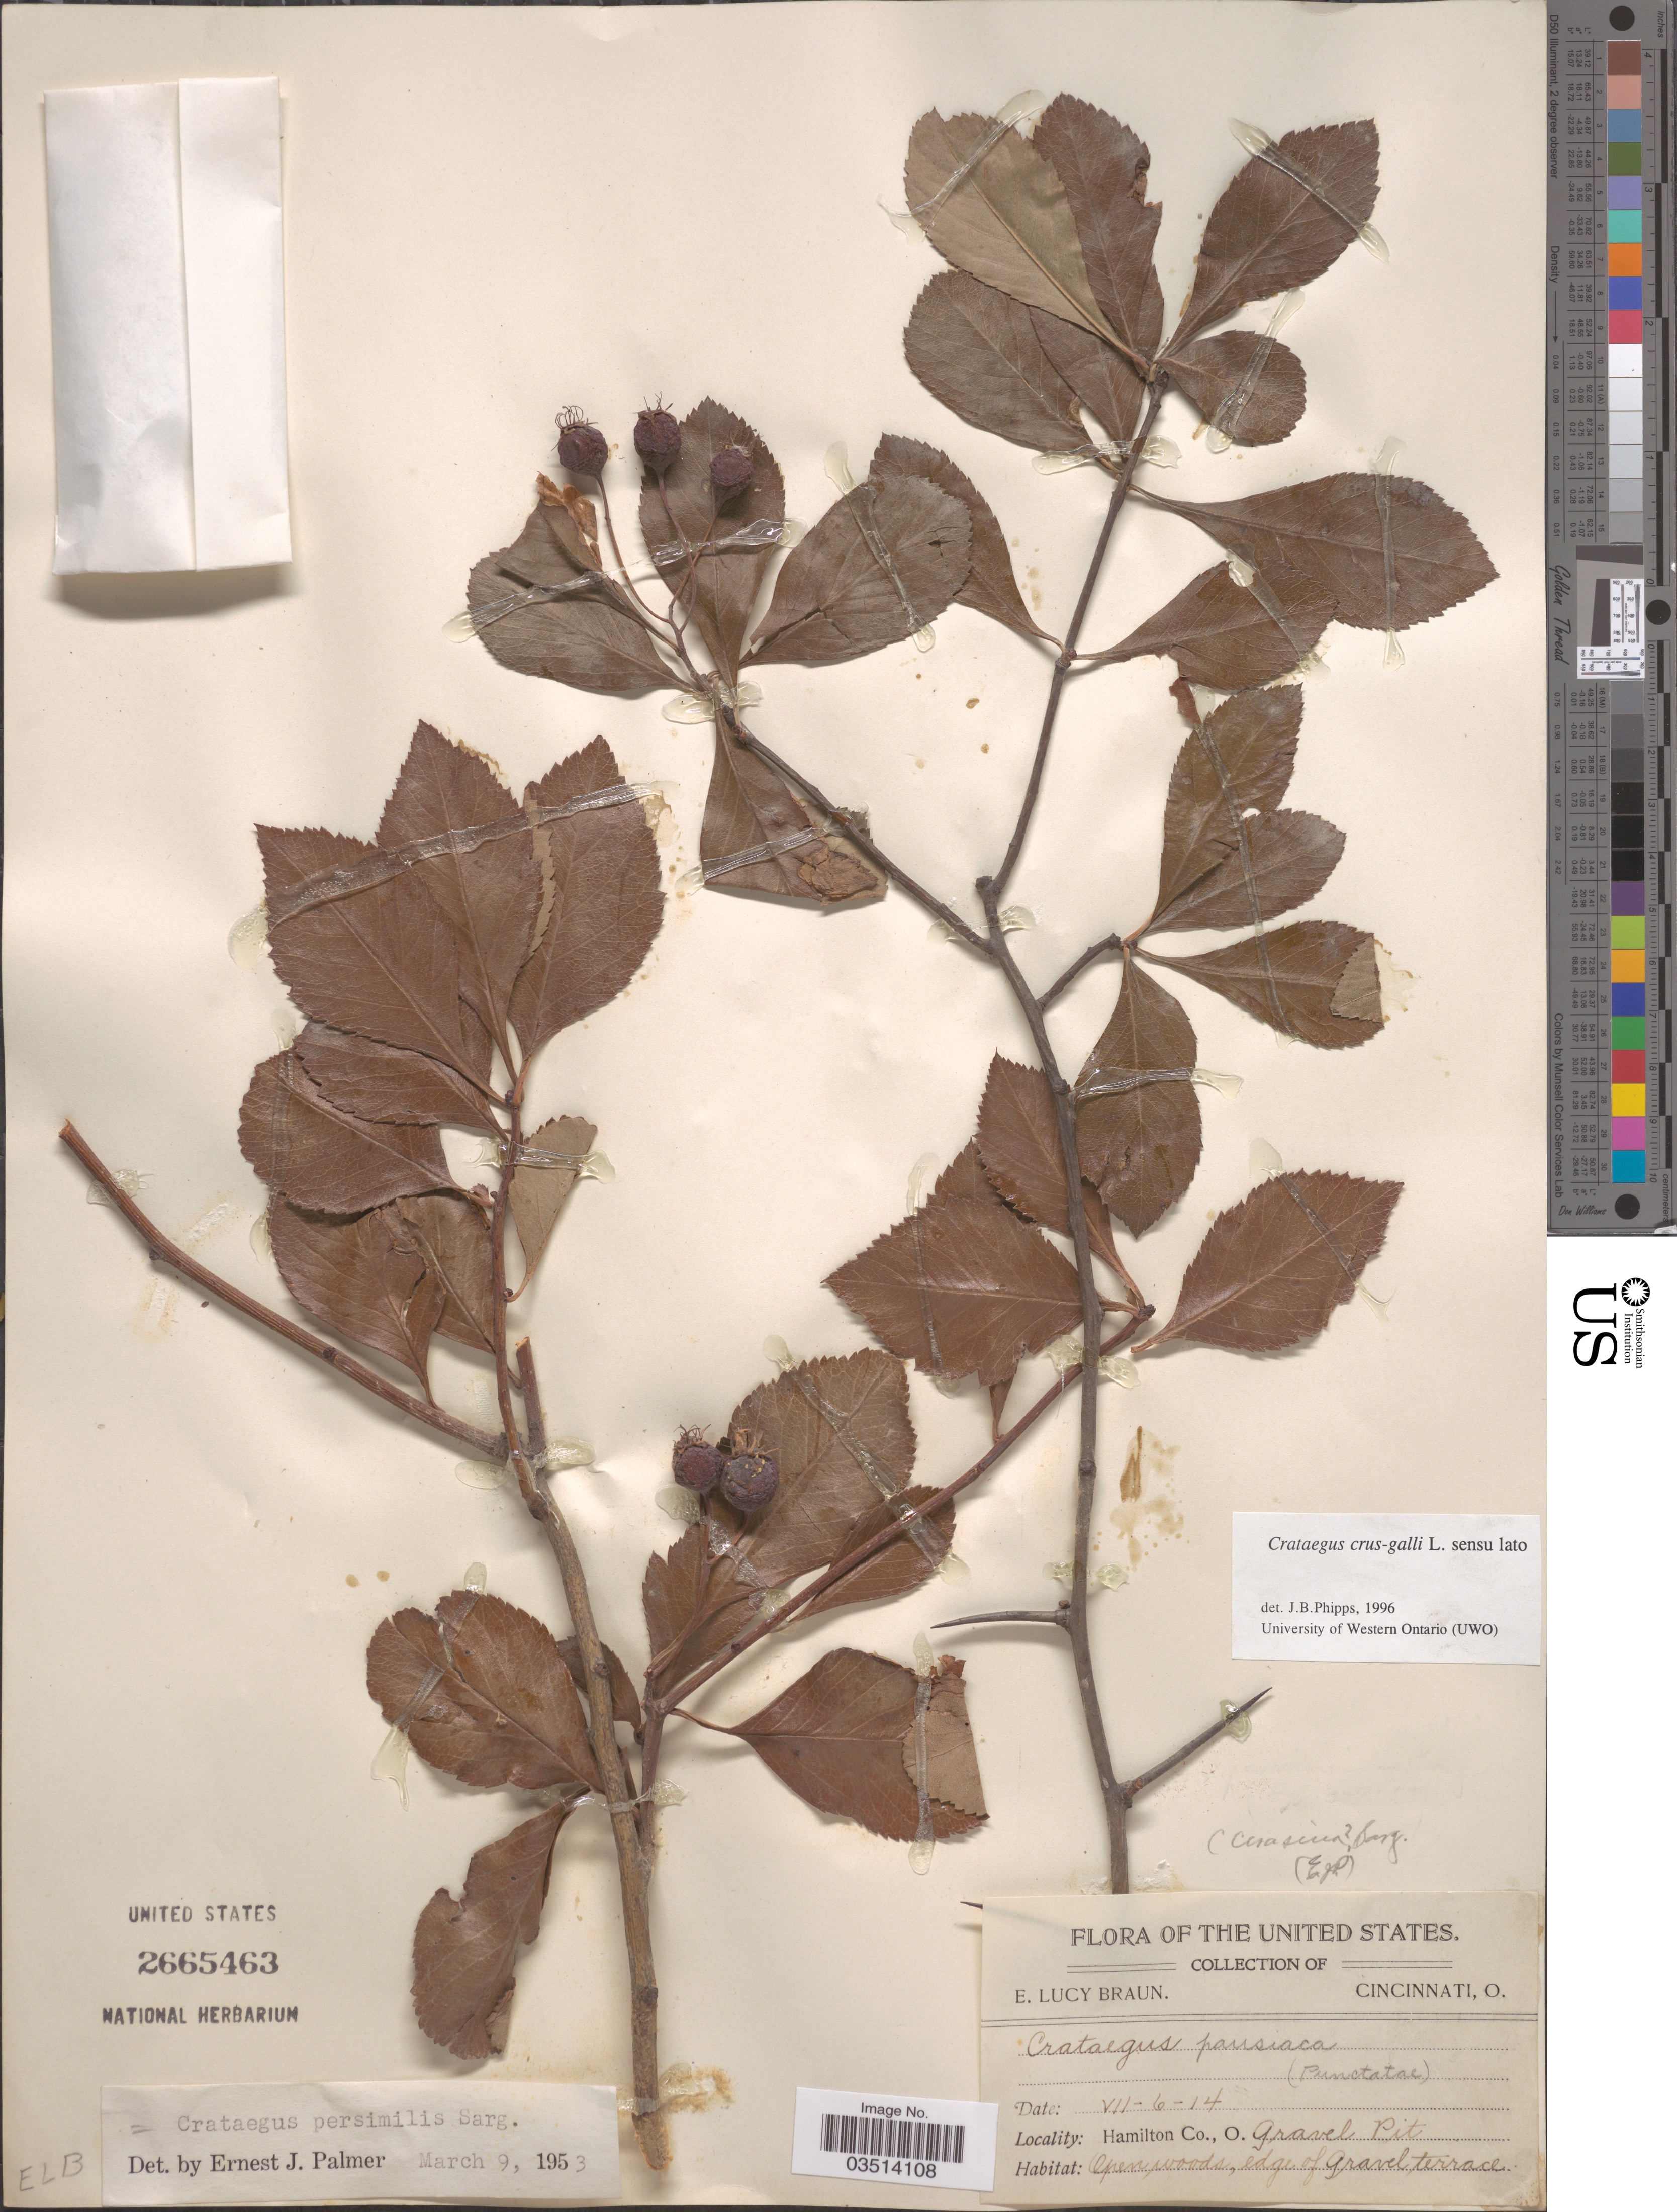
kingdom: Plantae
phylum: Tracheophyta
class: Magnoliopsida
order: Rosales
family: Rosaceae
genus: Crataegus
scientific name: Crataegus crus-galli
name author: L.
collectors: E. L. Braun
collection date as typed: Transcribed d/m/y: 6/7/14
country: United States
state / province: Ohio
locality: Hamilton Co. Gravel Pit.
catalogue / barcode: US 2665463